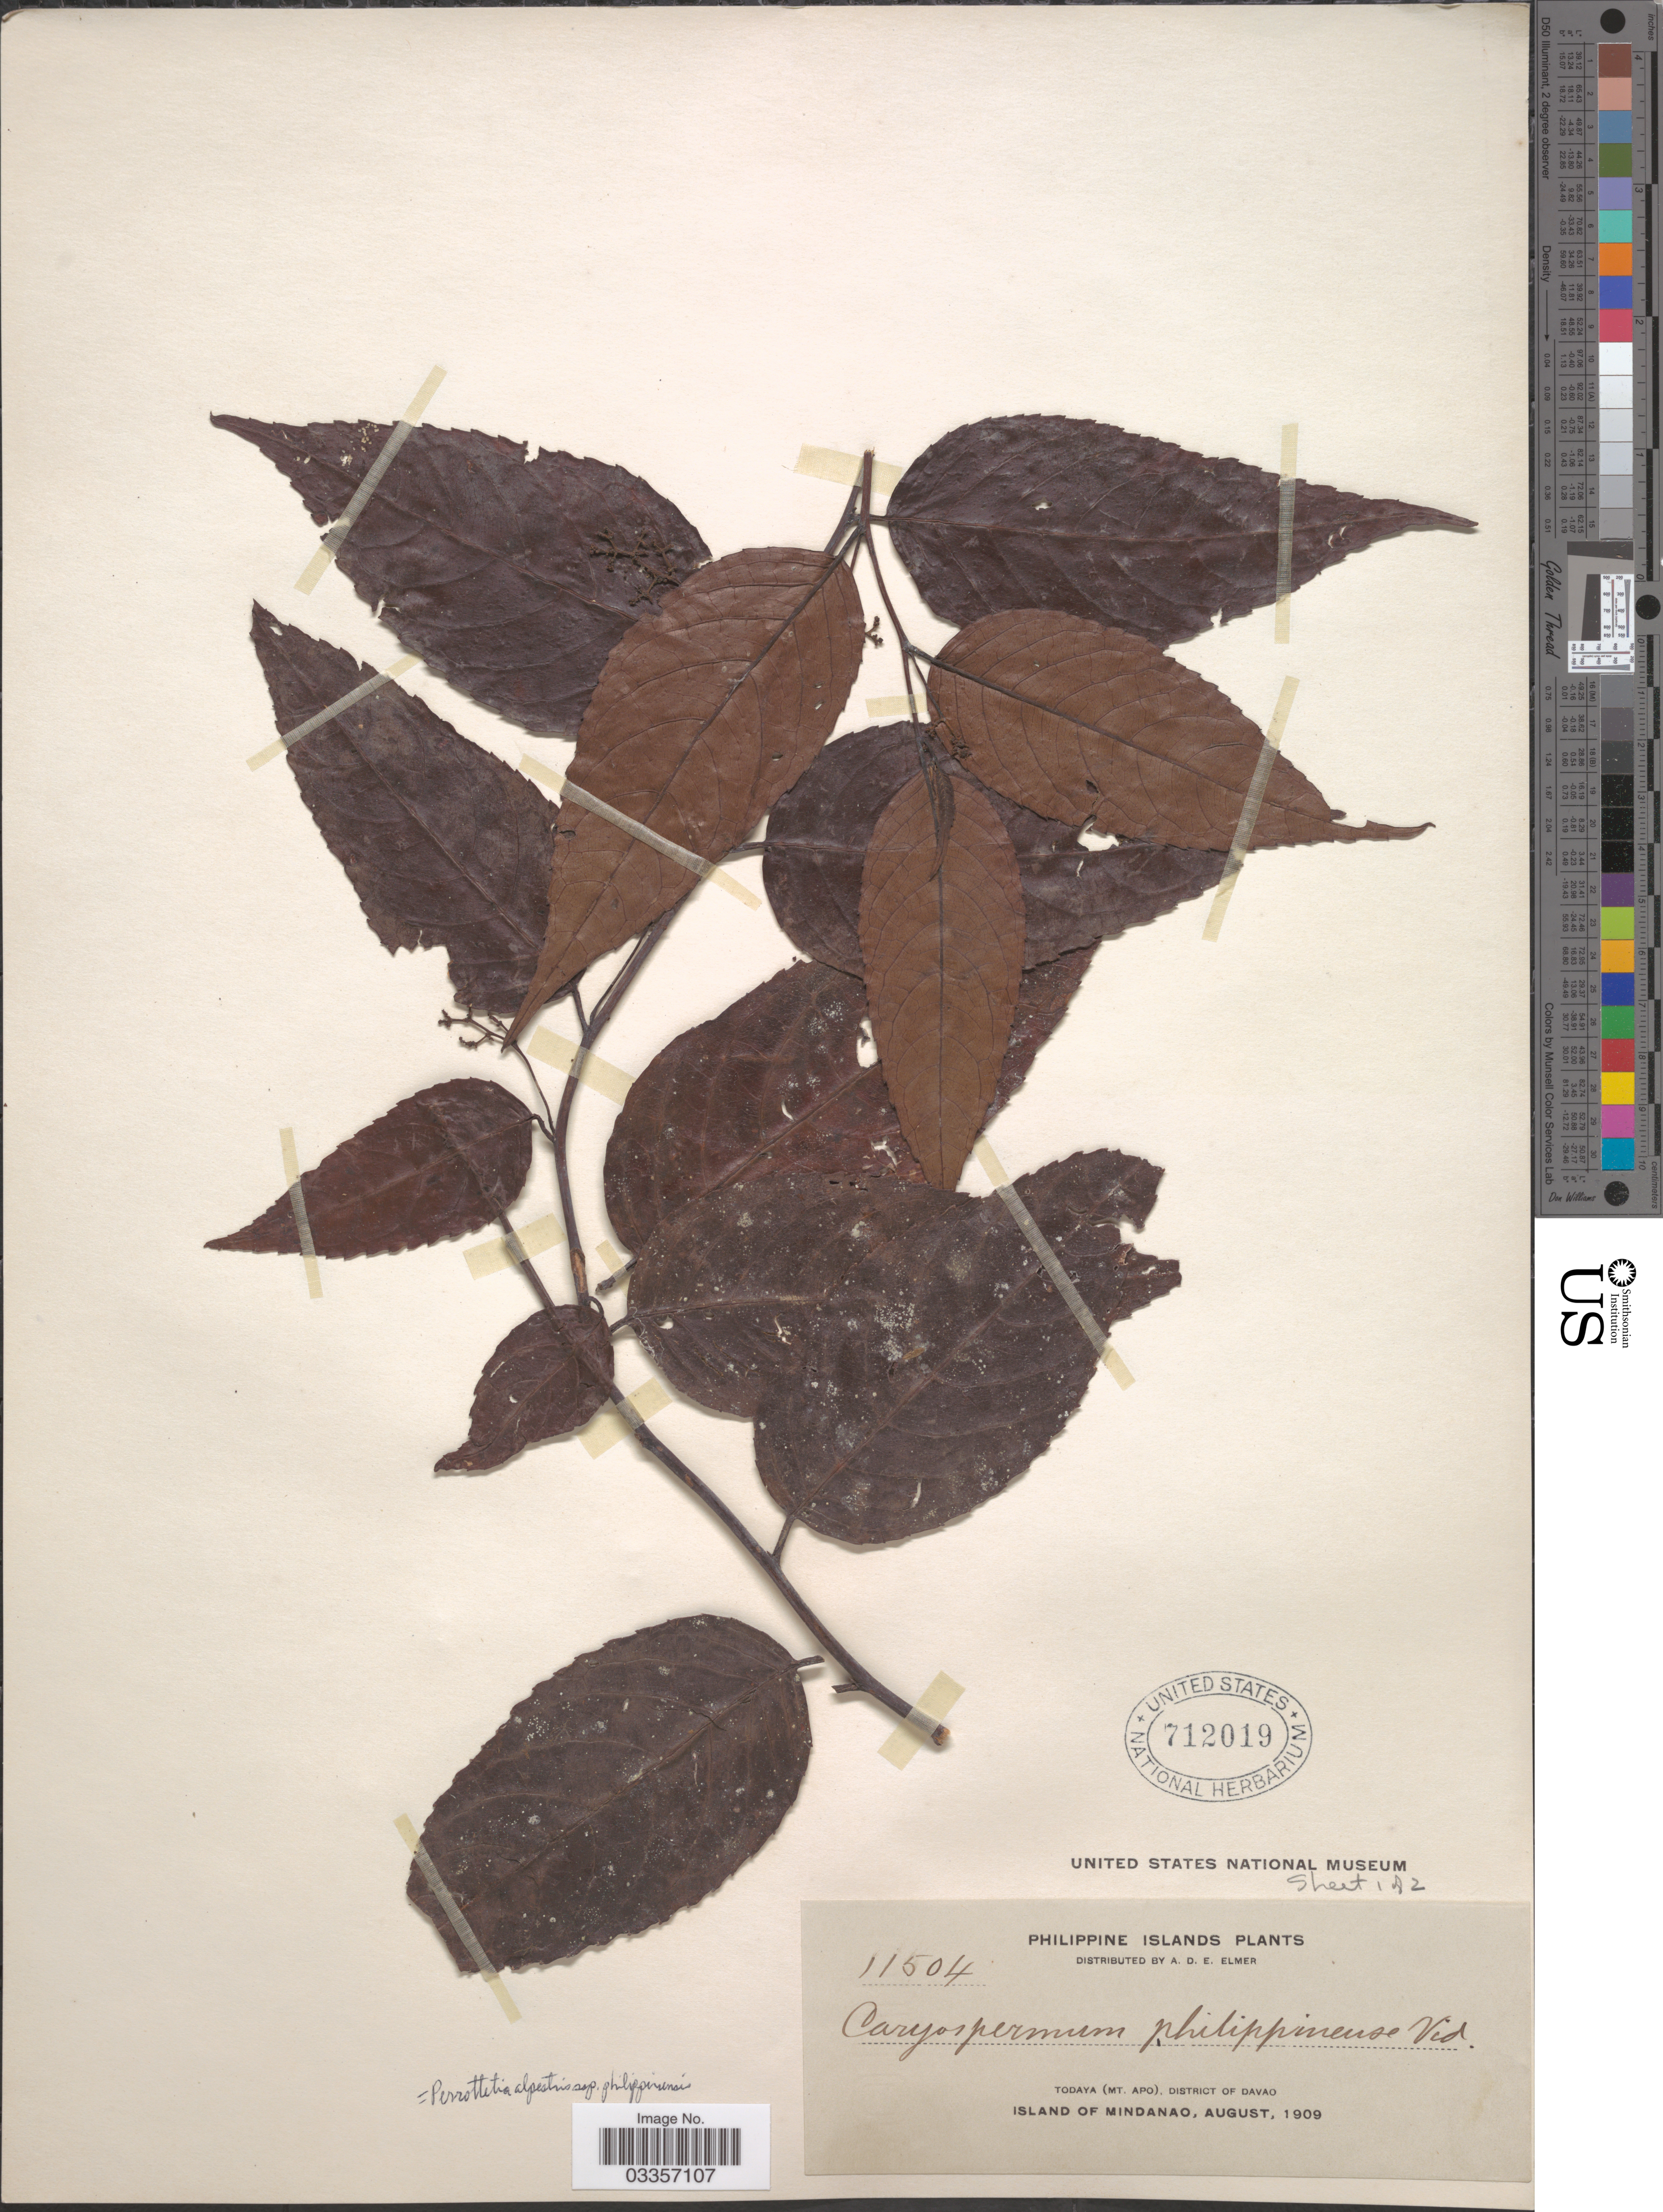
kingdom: Plantae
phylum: Tracheophyta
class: Magnoliopsida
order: Huerteales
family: Dipentodontaceae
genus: Perrottetia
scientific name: Perrottetia alpestris subsp. philippinensis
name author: (S. Vidal) Ding Hou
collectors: A. D. E. Elmer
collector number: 11504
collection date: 1909-08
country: Philippines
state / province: Davao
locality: Todaya (Mt. Apo), District Davao, Island of Mindanao.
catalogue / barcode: US 712019